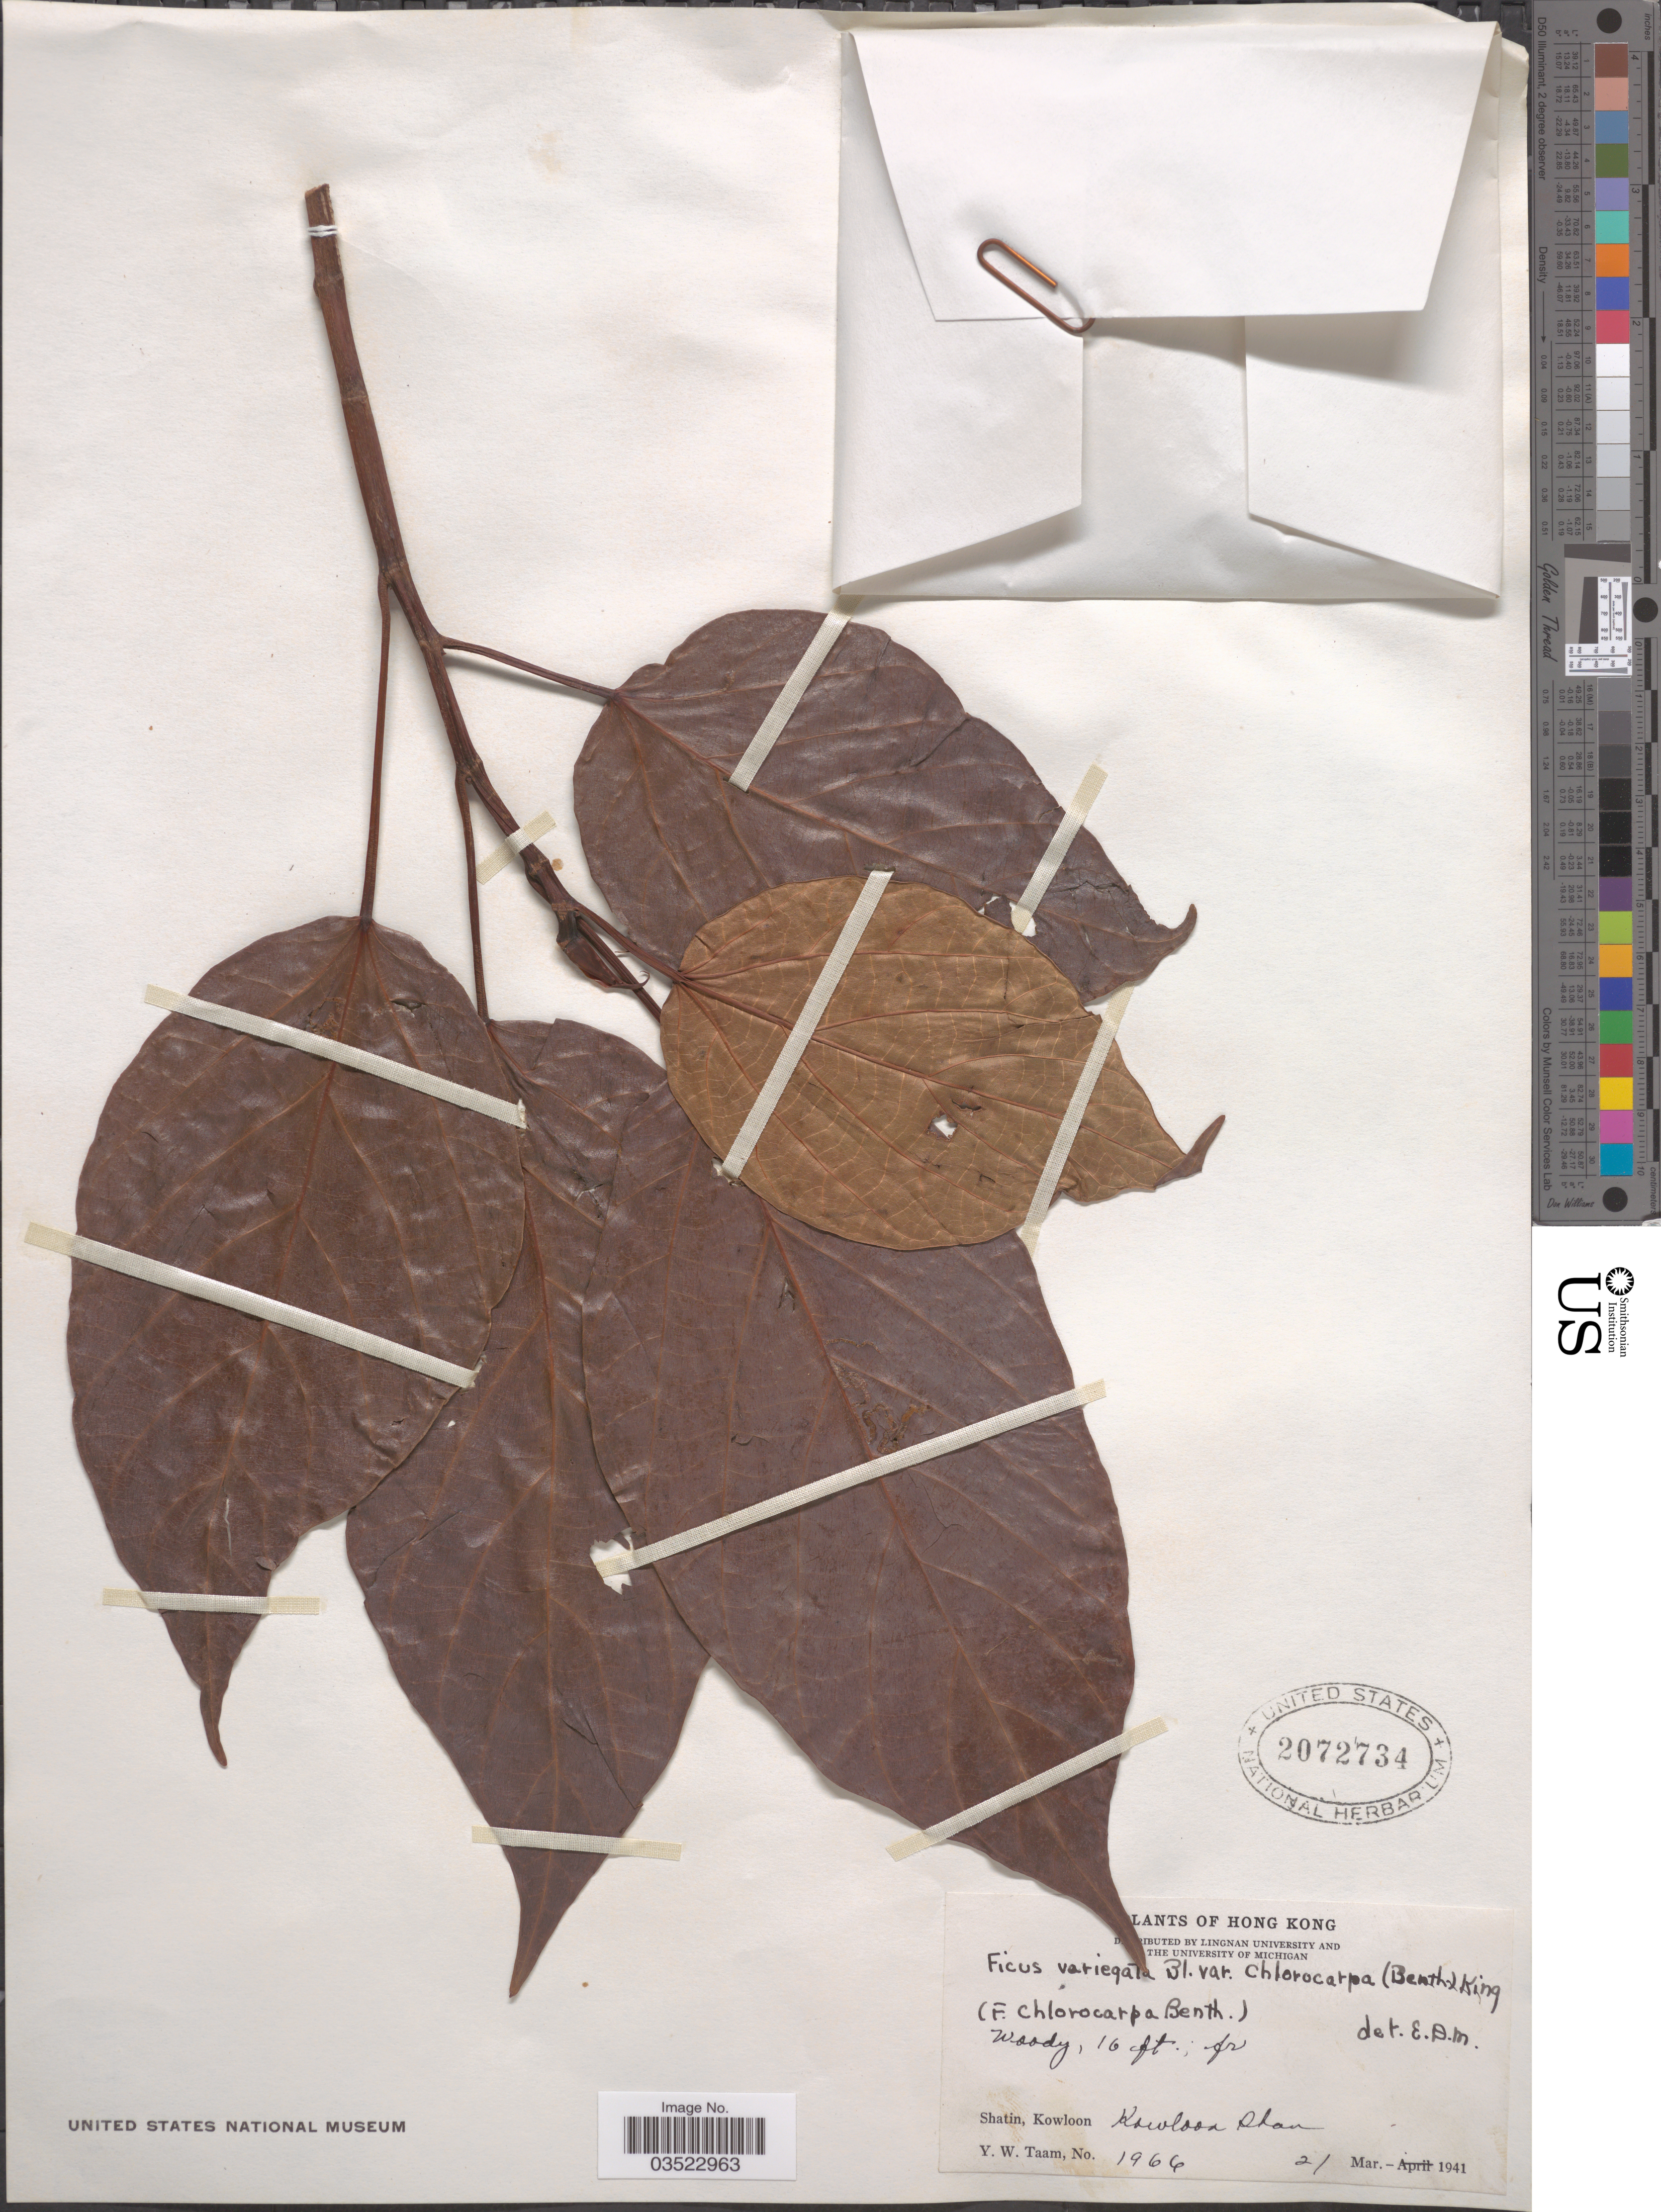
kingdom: Plantae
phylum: Tracheophyta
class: Magnoliopsida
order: Rosales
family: Moraceae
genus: Ficus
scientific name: Ficus variegata var. chlorocarpa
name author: King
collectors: Y. W. Taam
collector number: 1966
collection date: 1941-03-21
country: China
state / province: Hong Kong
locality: Shatin, Kowloon. Kowloon Shan.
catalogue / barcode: US 2072734